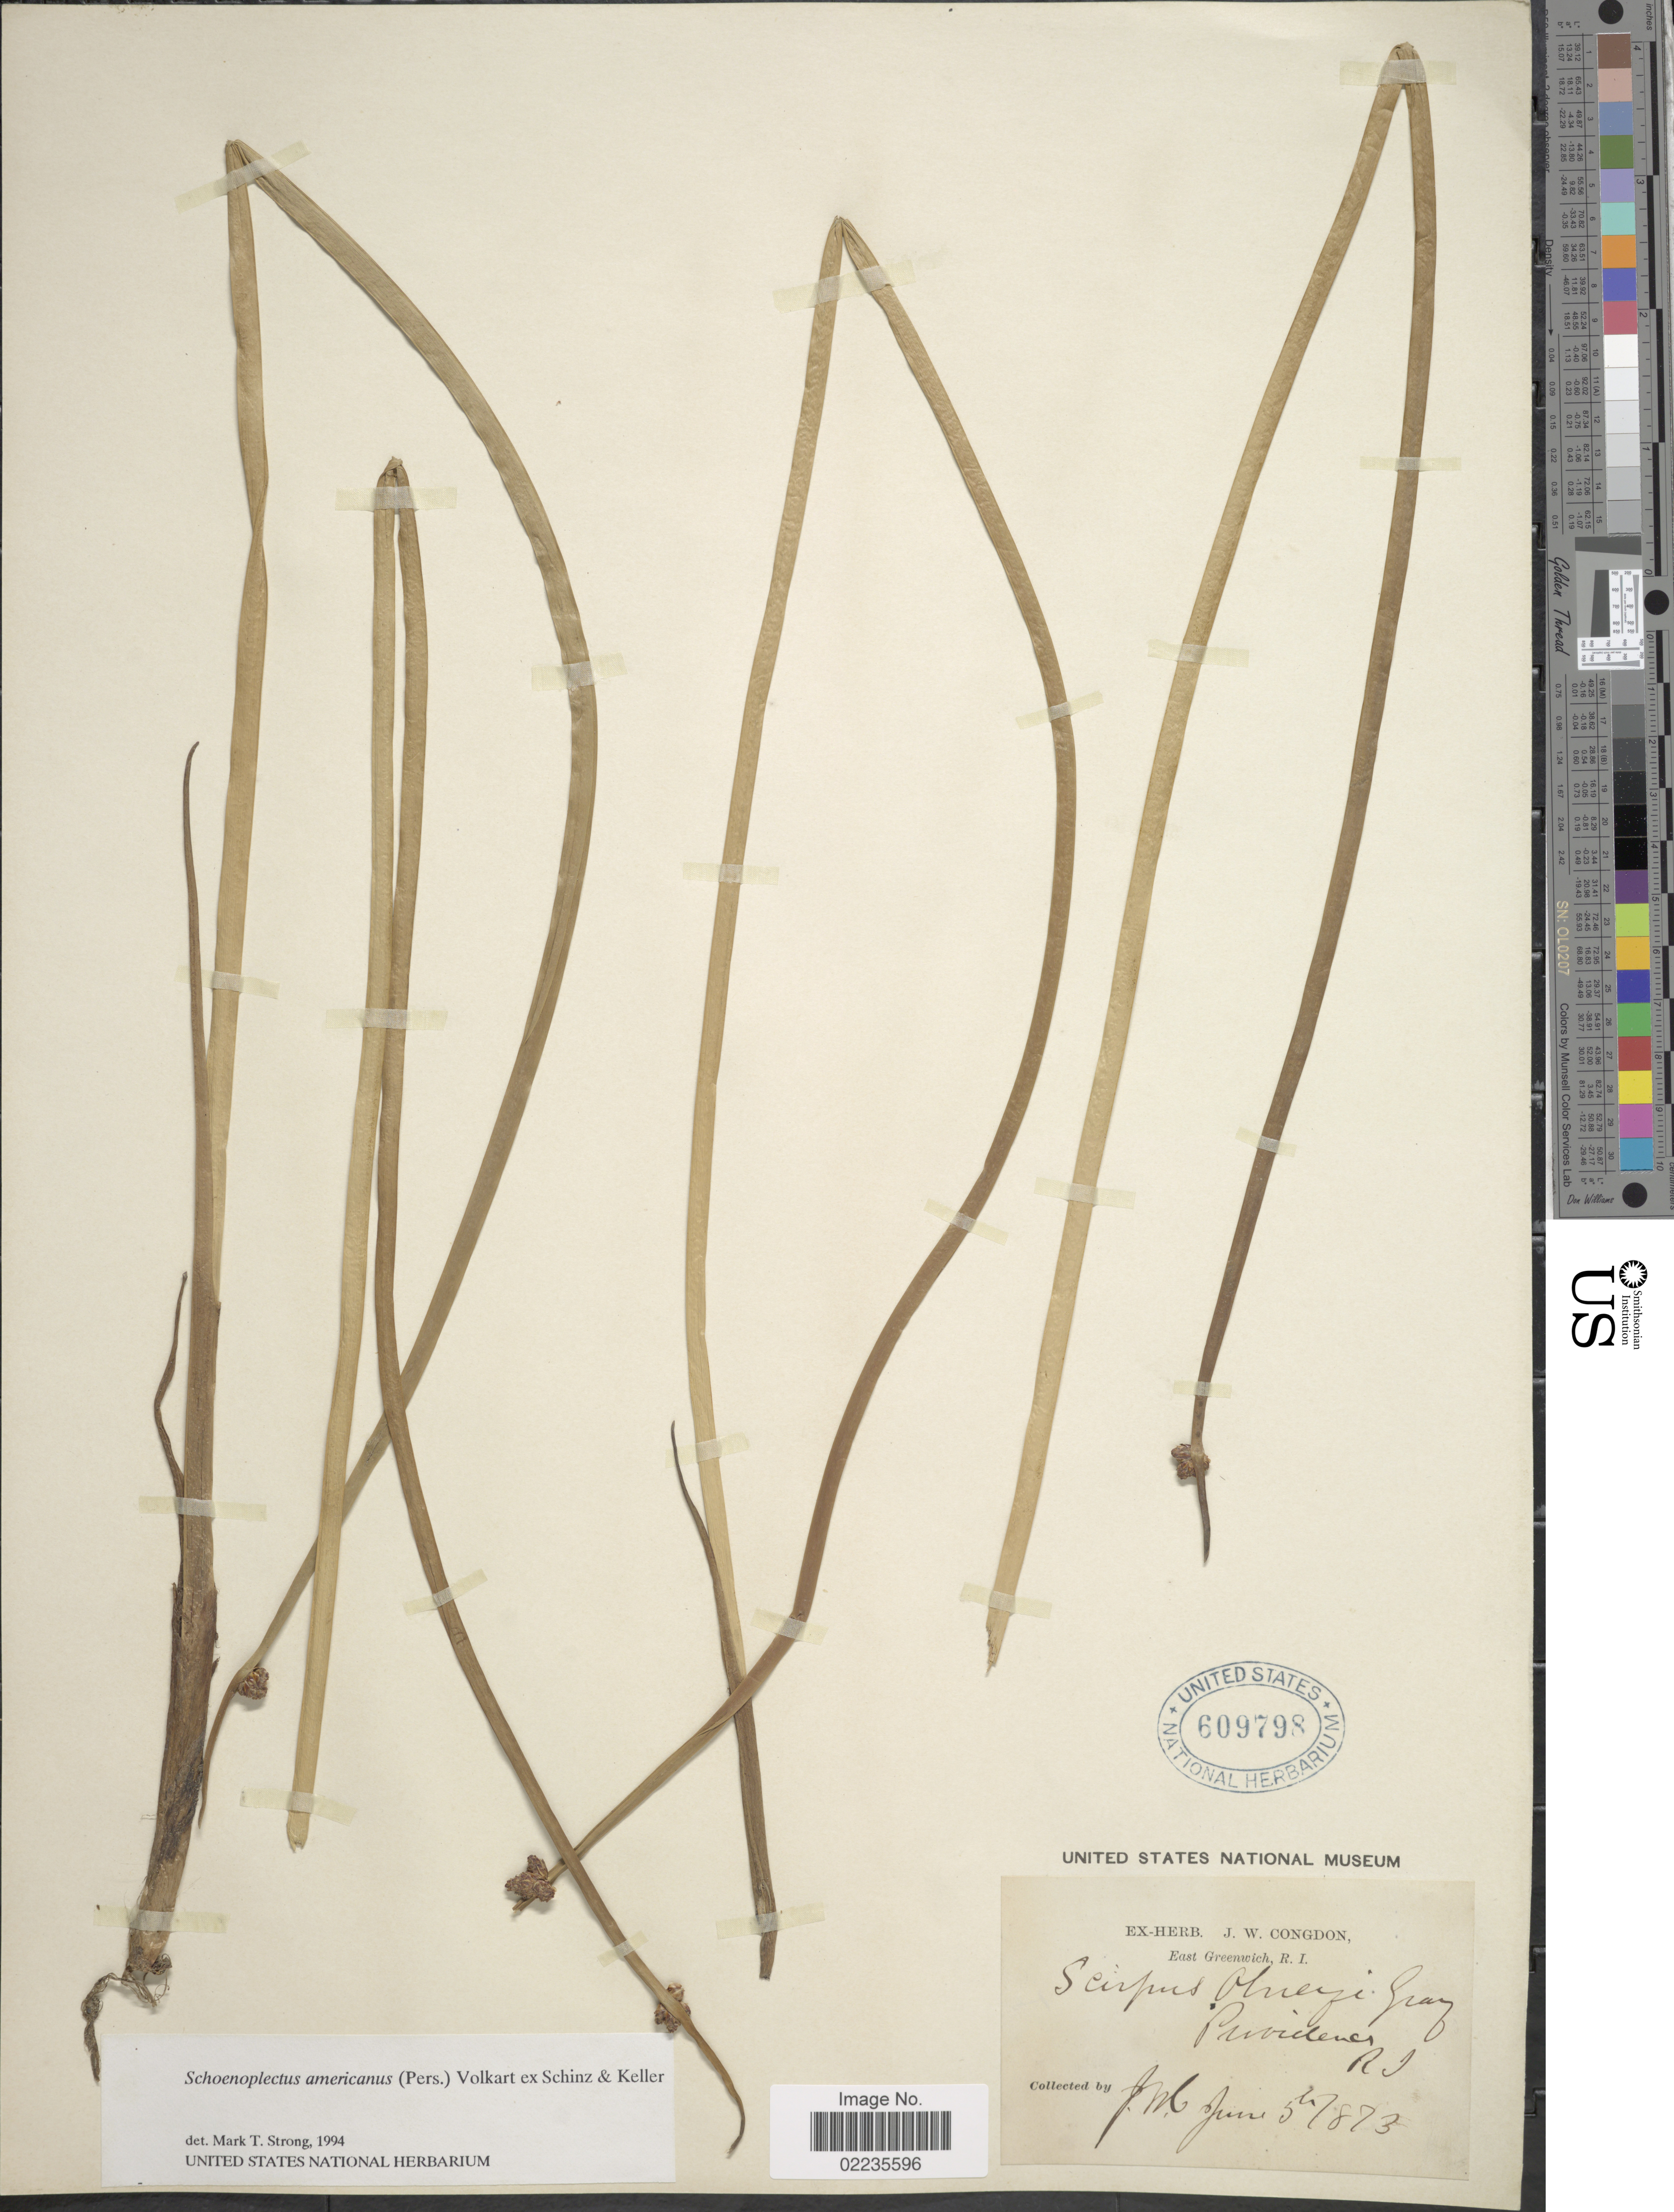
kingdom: Plantae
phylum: Tracheophyta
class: Liliopsida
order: Poales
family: Cyperaceae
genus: Schoenoplectus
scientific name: Schoenoplectus americanus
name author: (Pers.) Volkart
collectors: J. W. Congdon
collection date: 1873-06-05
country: United States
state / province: Rhode Island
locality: Providence, R. I.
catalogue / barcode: US 609798